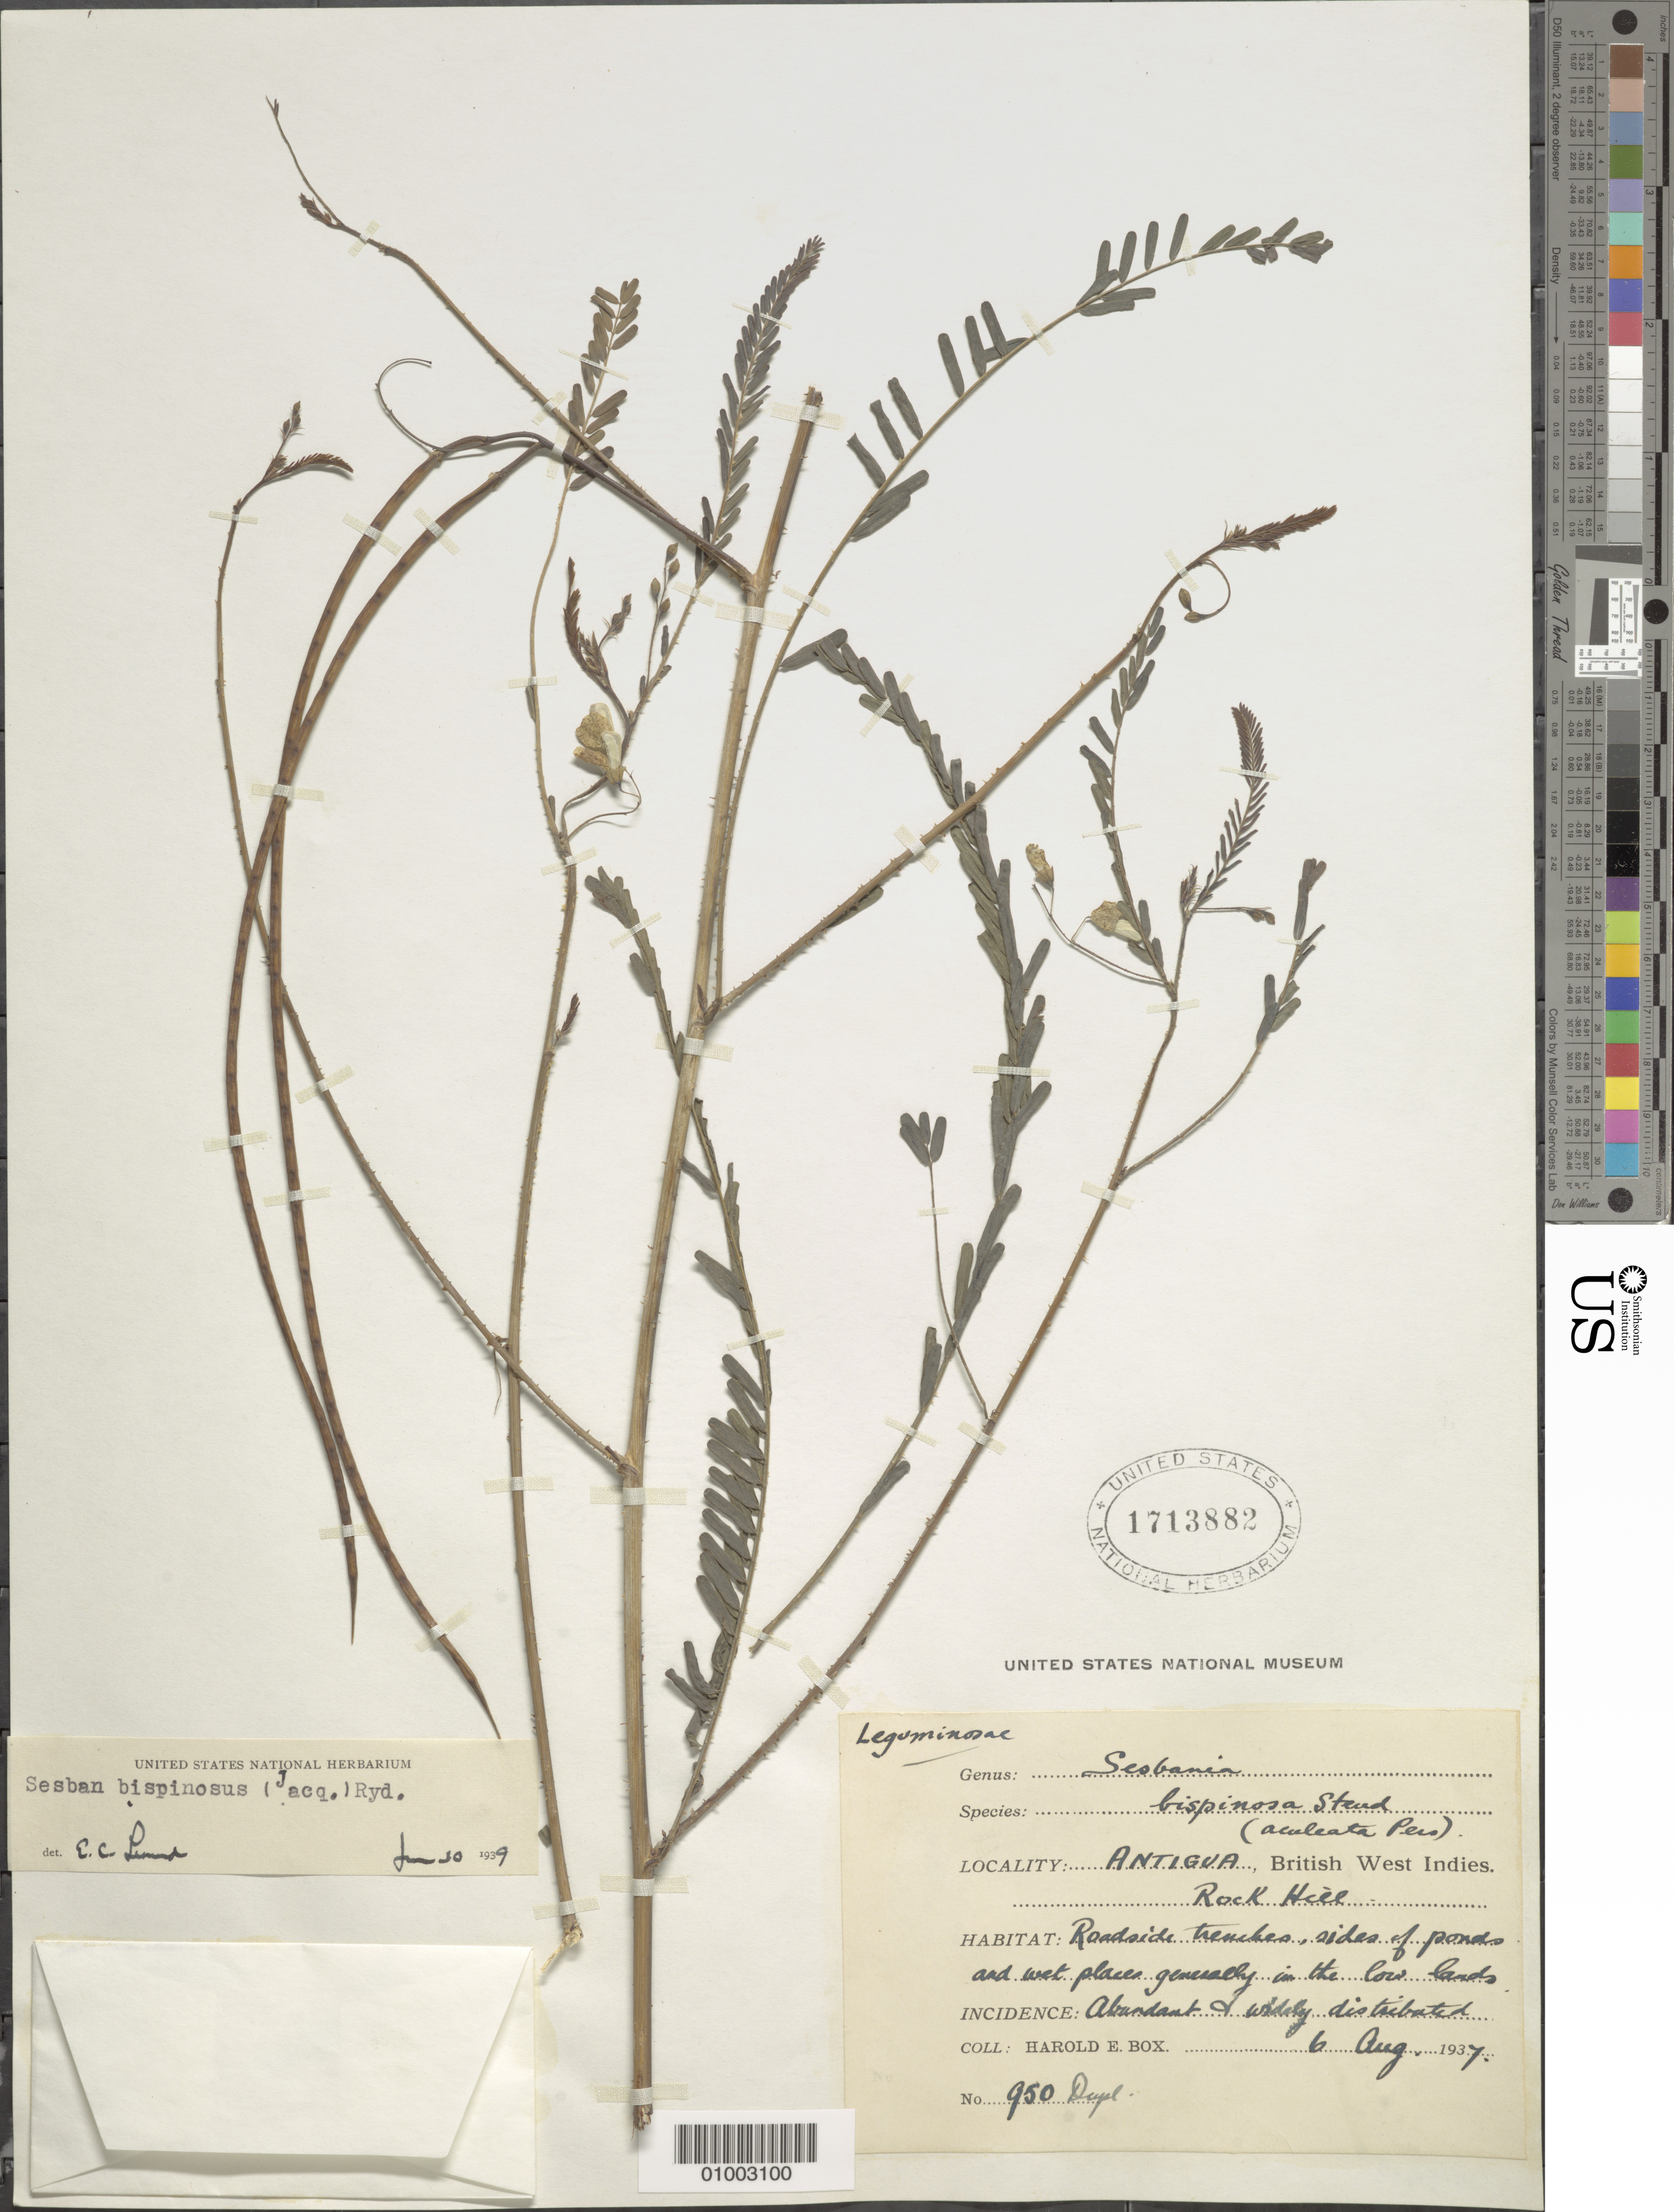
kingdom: Plantae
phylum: Tracheophyta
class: Magnoliopsida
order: Fabales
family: Fabaceae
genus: Sesbania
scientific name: Sesbania bispinosa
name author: (Jacq.) Steud.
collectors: H. E. Box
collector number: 950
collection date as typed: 06 Aug 1937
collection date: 1937-08-06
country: Antigua and Barbuda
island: Antigua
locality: Rock Hill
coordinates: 0 N, 0 E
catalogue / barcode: US 1713882